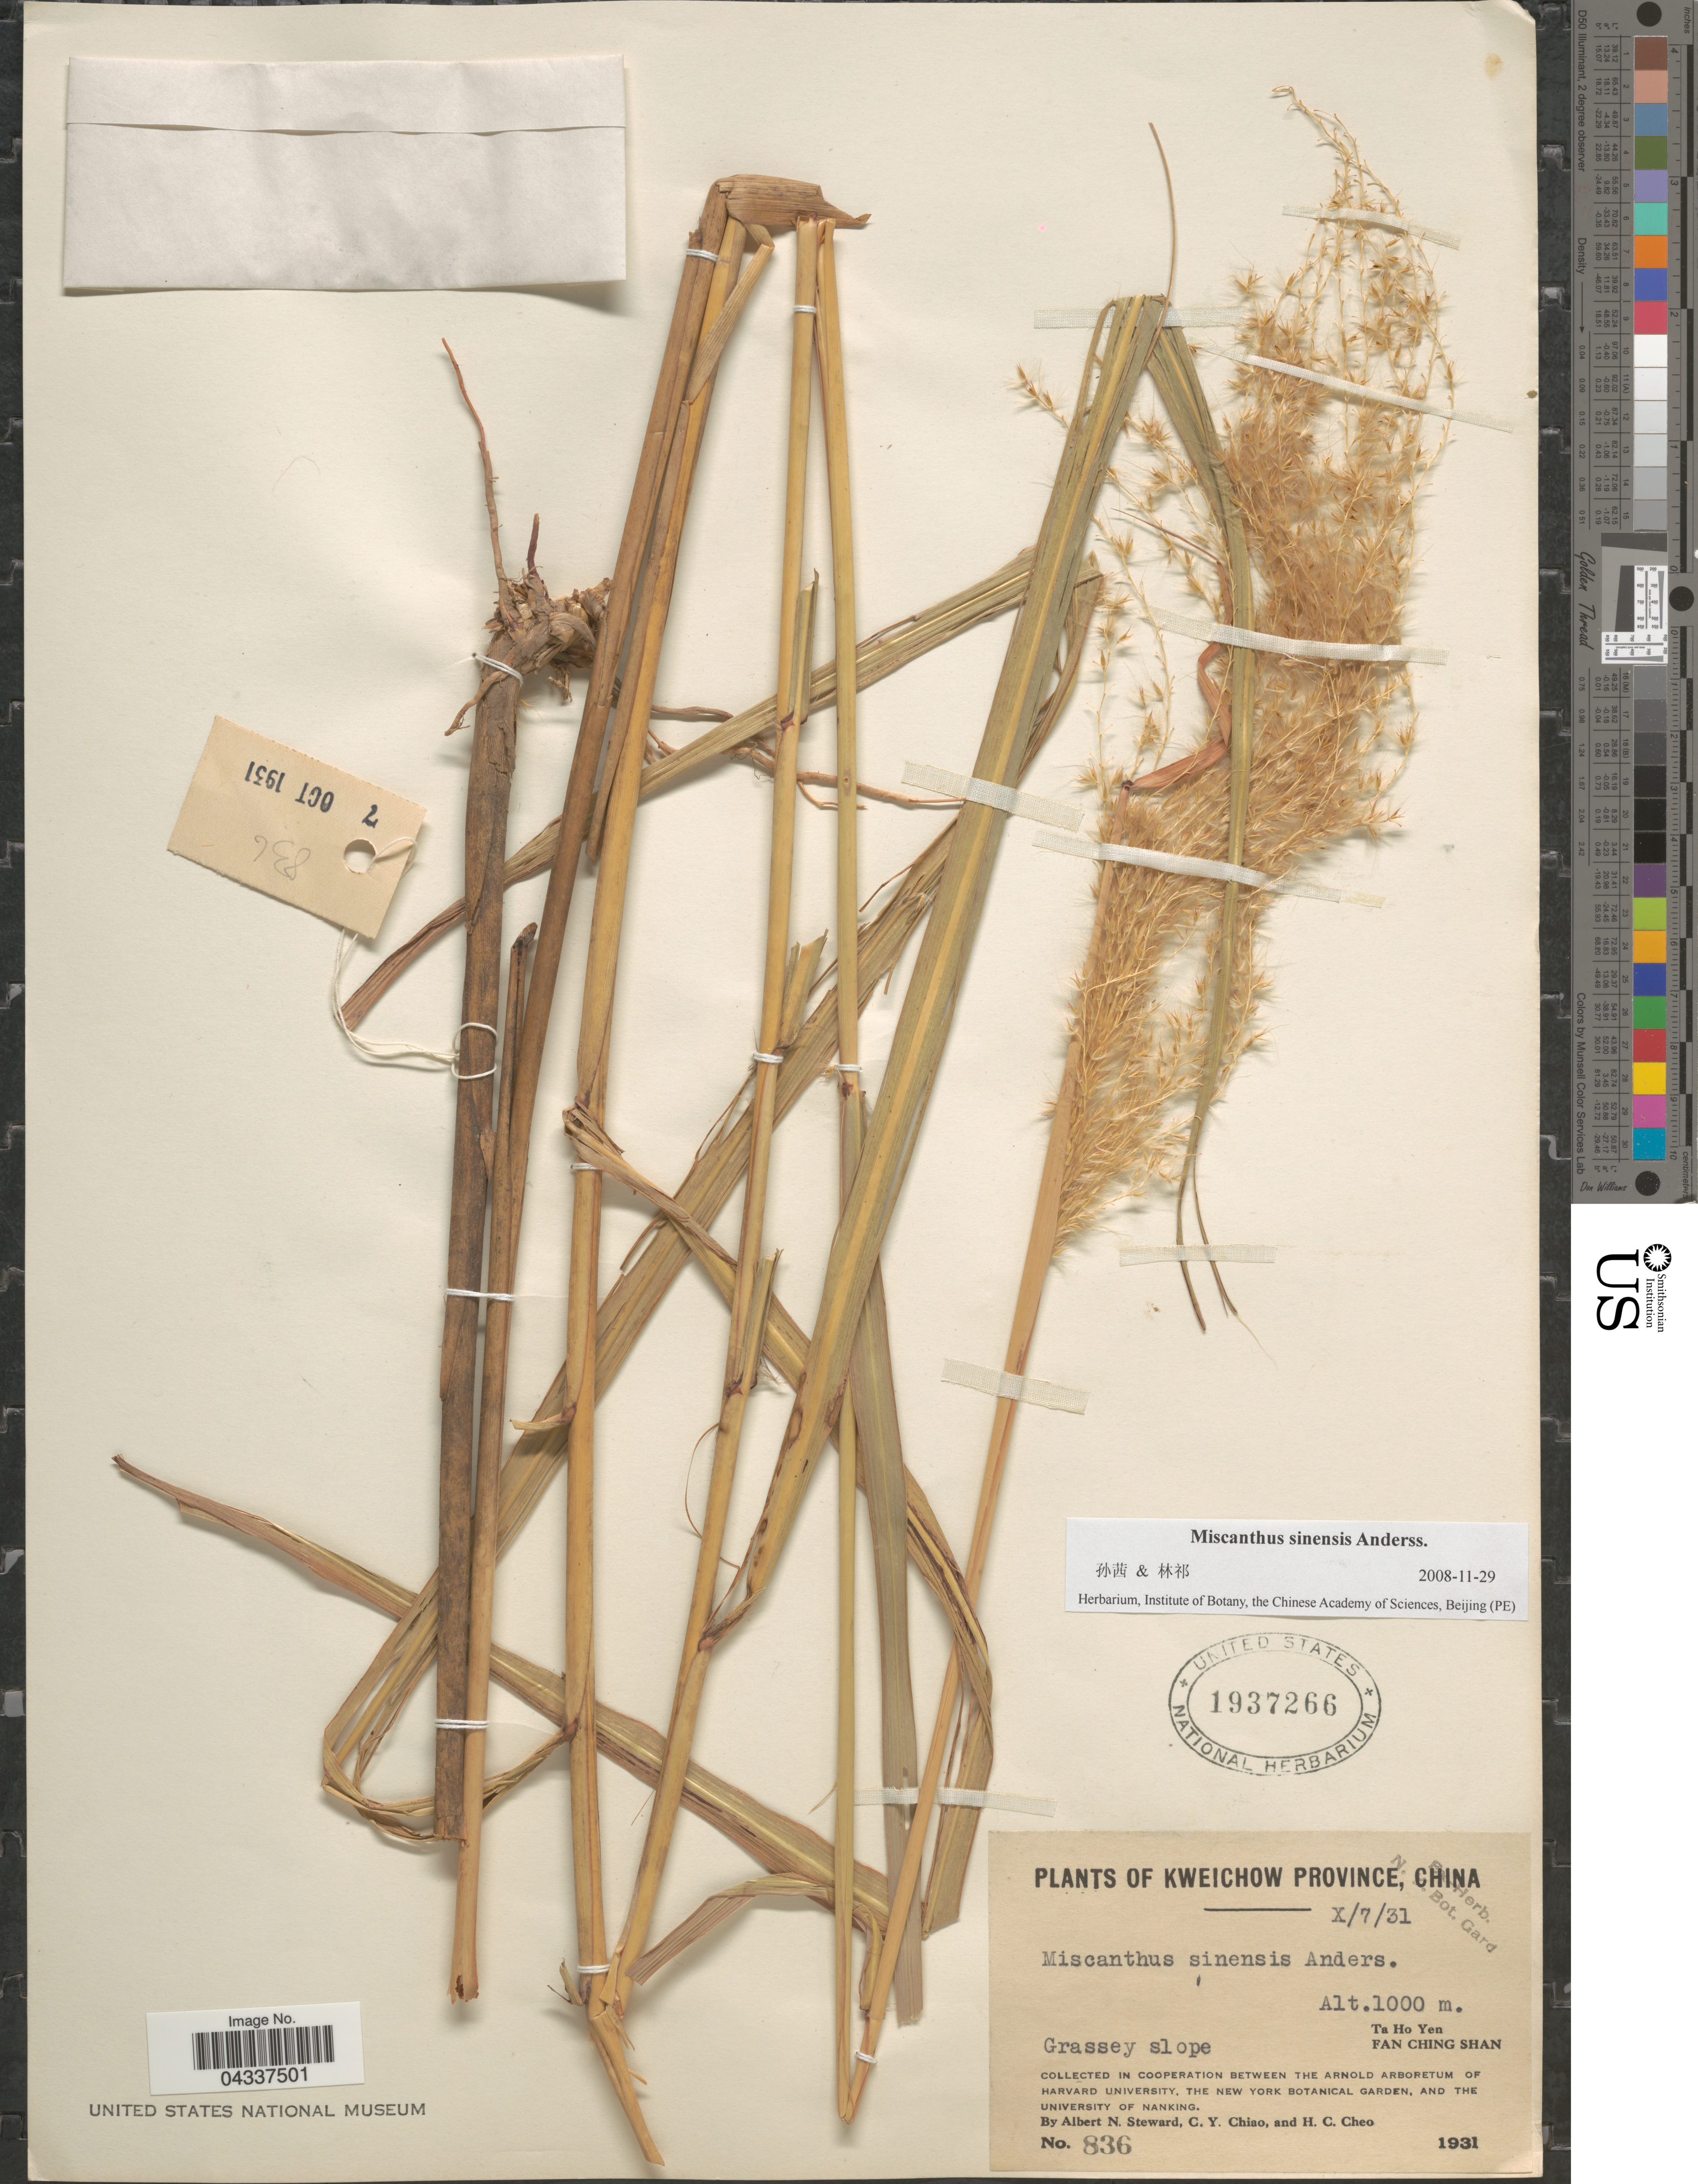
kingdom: Plantae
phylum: Tracheophyta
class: Liliopsida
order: Poales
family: Poaceae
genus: Miscanthus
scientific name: Miscanthus sinensis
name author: Andersson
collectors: A. N. Steward, C. Y. Chiao & H. Cheo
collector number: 836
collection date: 1931-10-07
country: China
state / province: Guizhou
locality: Kweichow Province. Ta Ho Yen. Fan Ching Shan. Grassey slope.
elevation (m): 1000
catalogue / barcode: US 1937266